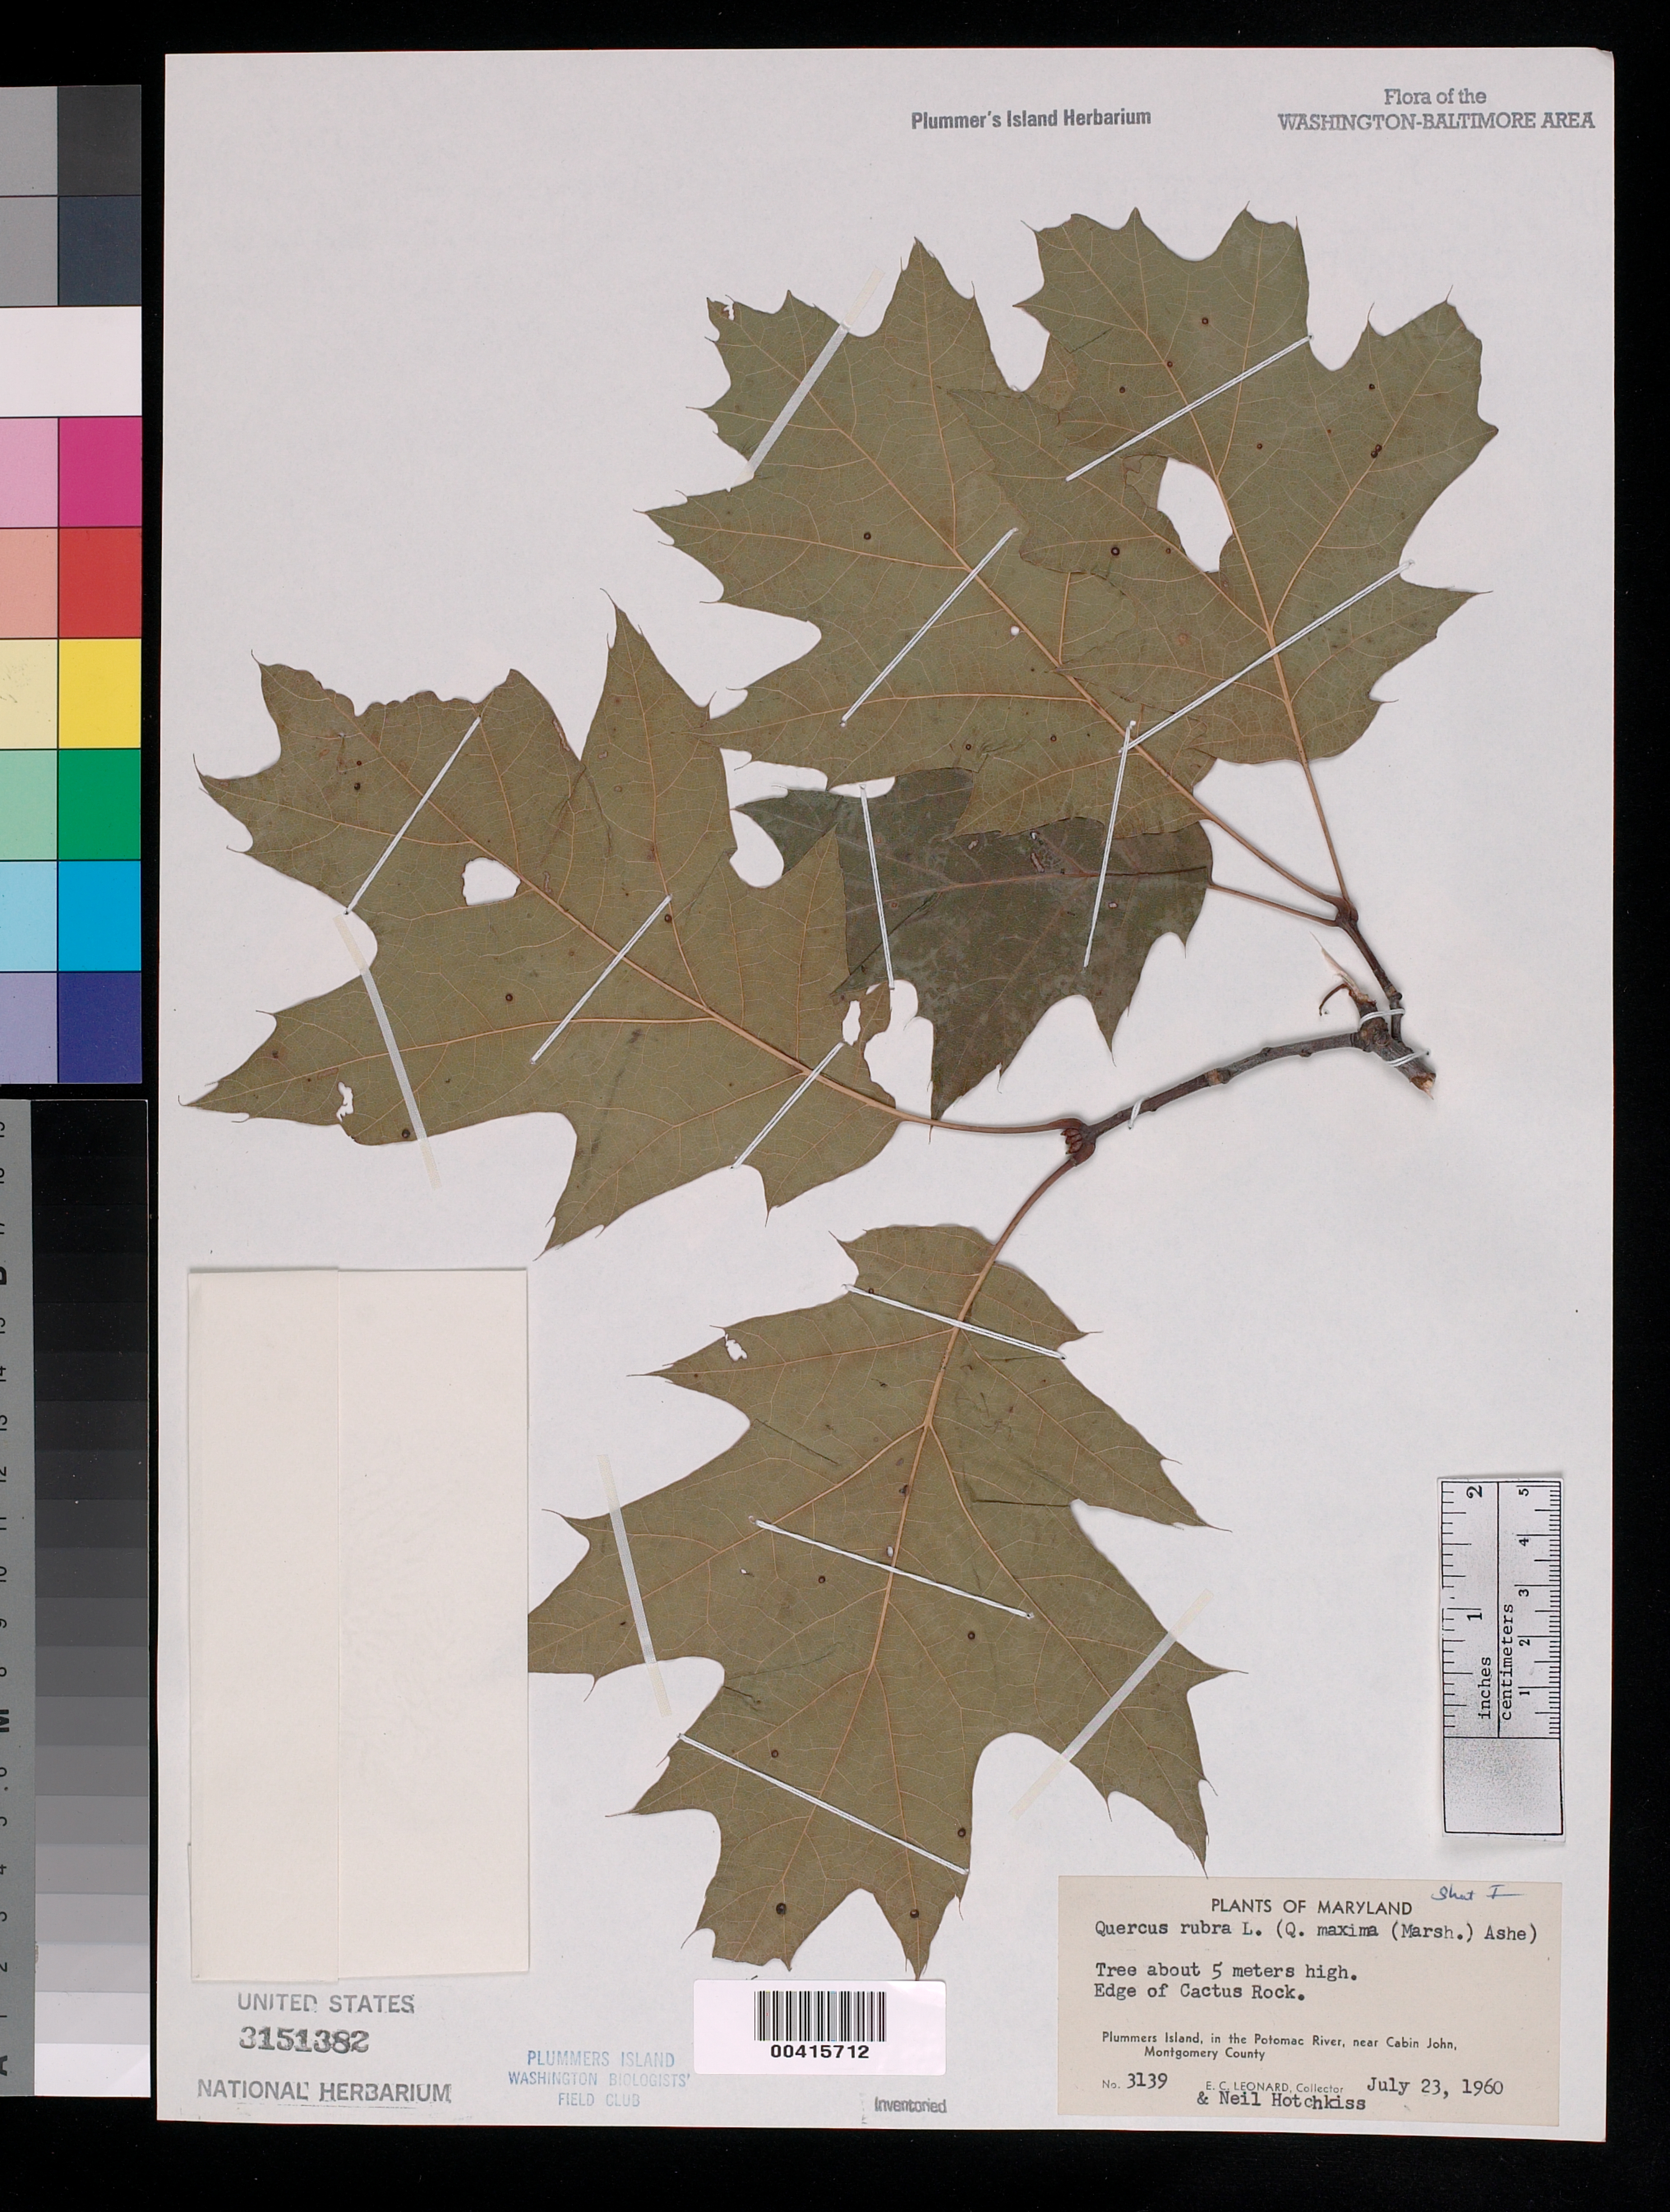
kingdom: Plantae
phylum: Tracheophyta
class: Magnoliopsida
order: Fagales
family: Fagaceae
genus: Quercus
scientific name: Quercus rubra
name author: L.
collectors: N. Hotchkiss & E. C. Leonard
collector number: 3139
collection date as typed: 23 Jul 1960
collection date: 1960-07-23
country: United States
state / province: Maryland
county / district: Montgomery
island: Plummers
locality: Plummer's Island, edge of Cactus Rock C. & O. Canal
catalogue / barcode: US 3151382